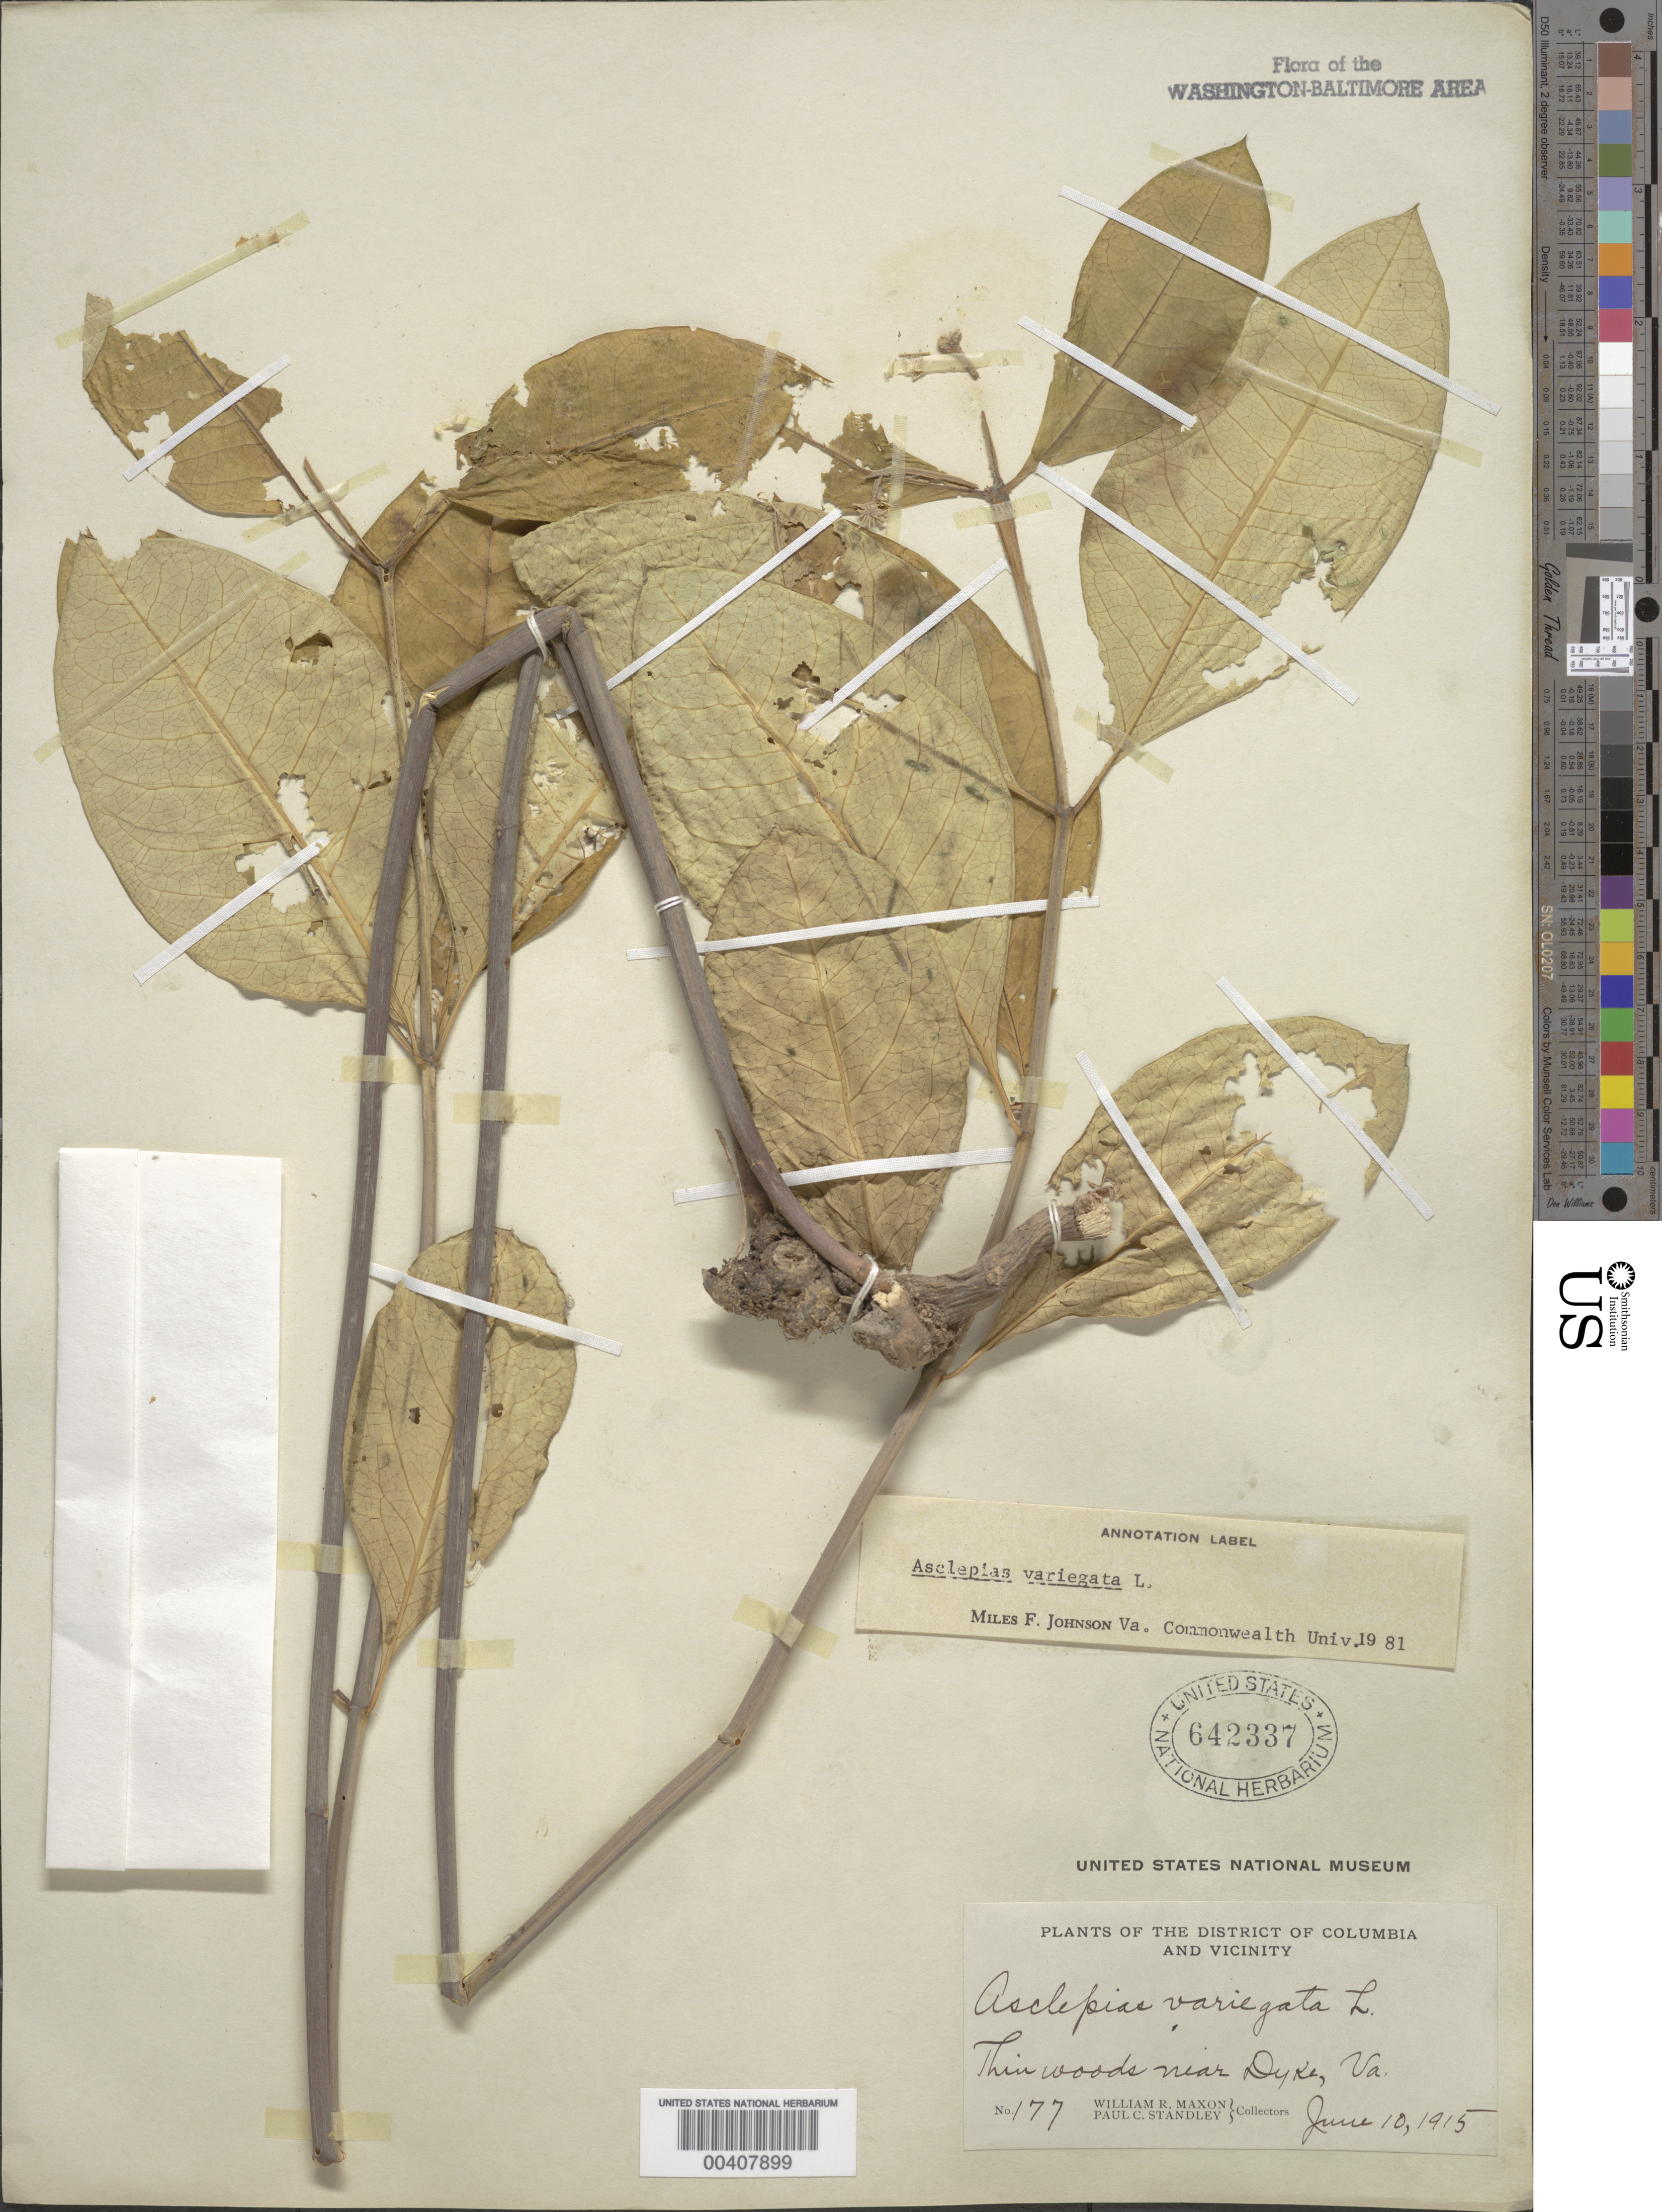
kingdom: Plantae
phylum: Tracheophyta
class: Magnoliopsida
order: Gentianales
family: Apocynaceae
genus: Asclepias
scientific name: Asclepias variegata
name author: L.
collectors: W. R. Maxon & P. C. Standley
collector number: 177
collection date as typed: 10 Jun 1915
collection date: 1915-06-10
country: United States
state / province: Virginia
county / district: Fairfax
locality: Dyke Area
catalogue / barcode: US 642337